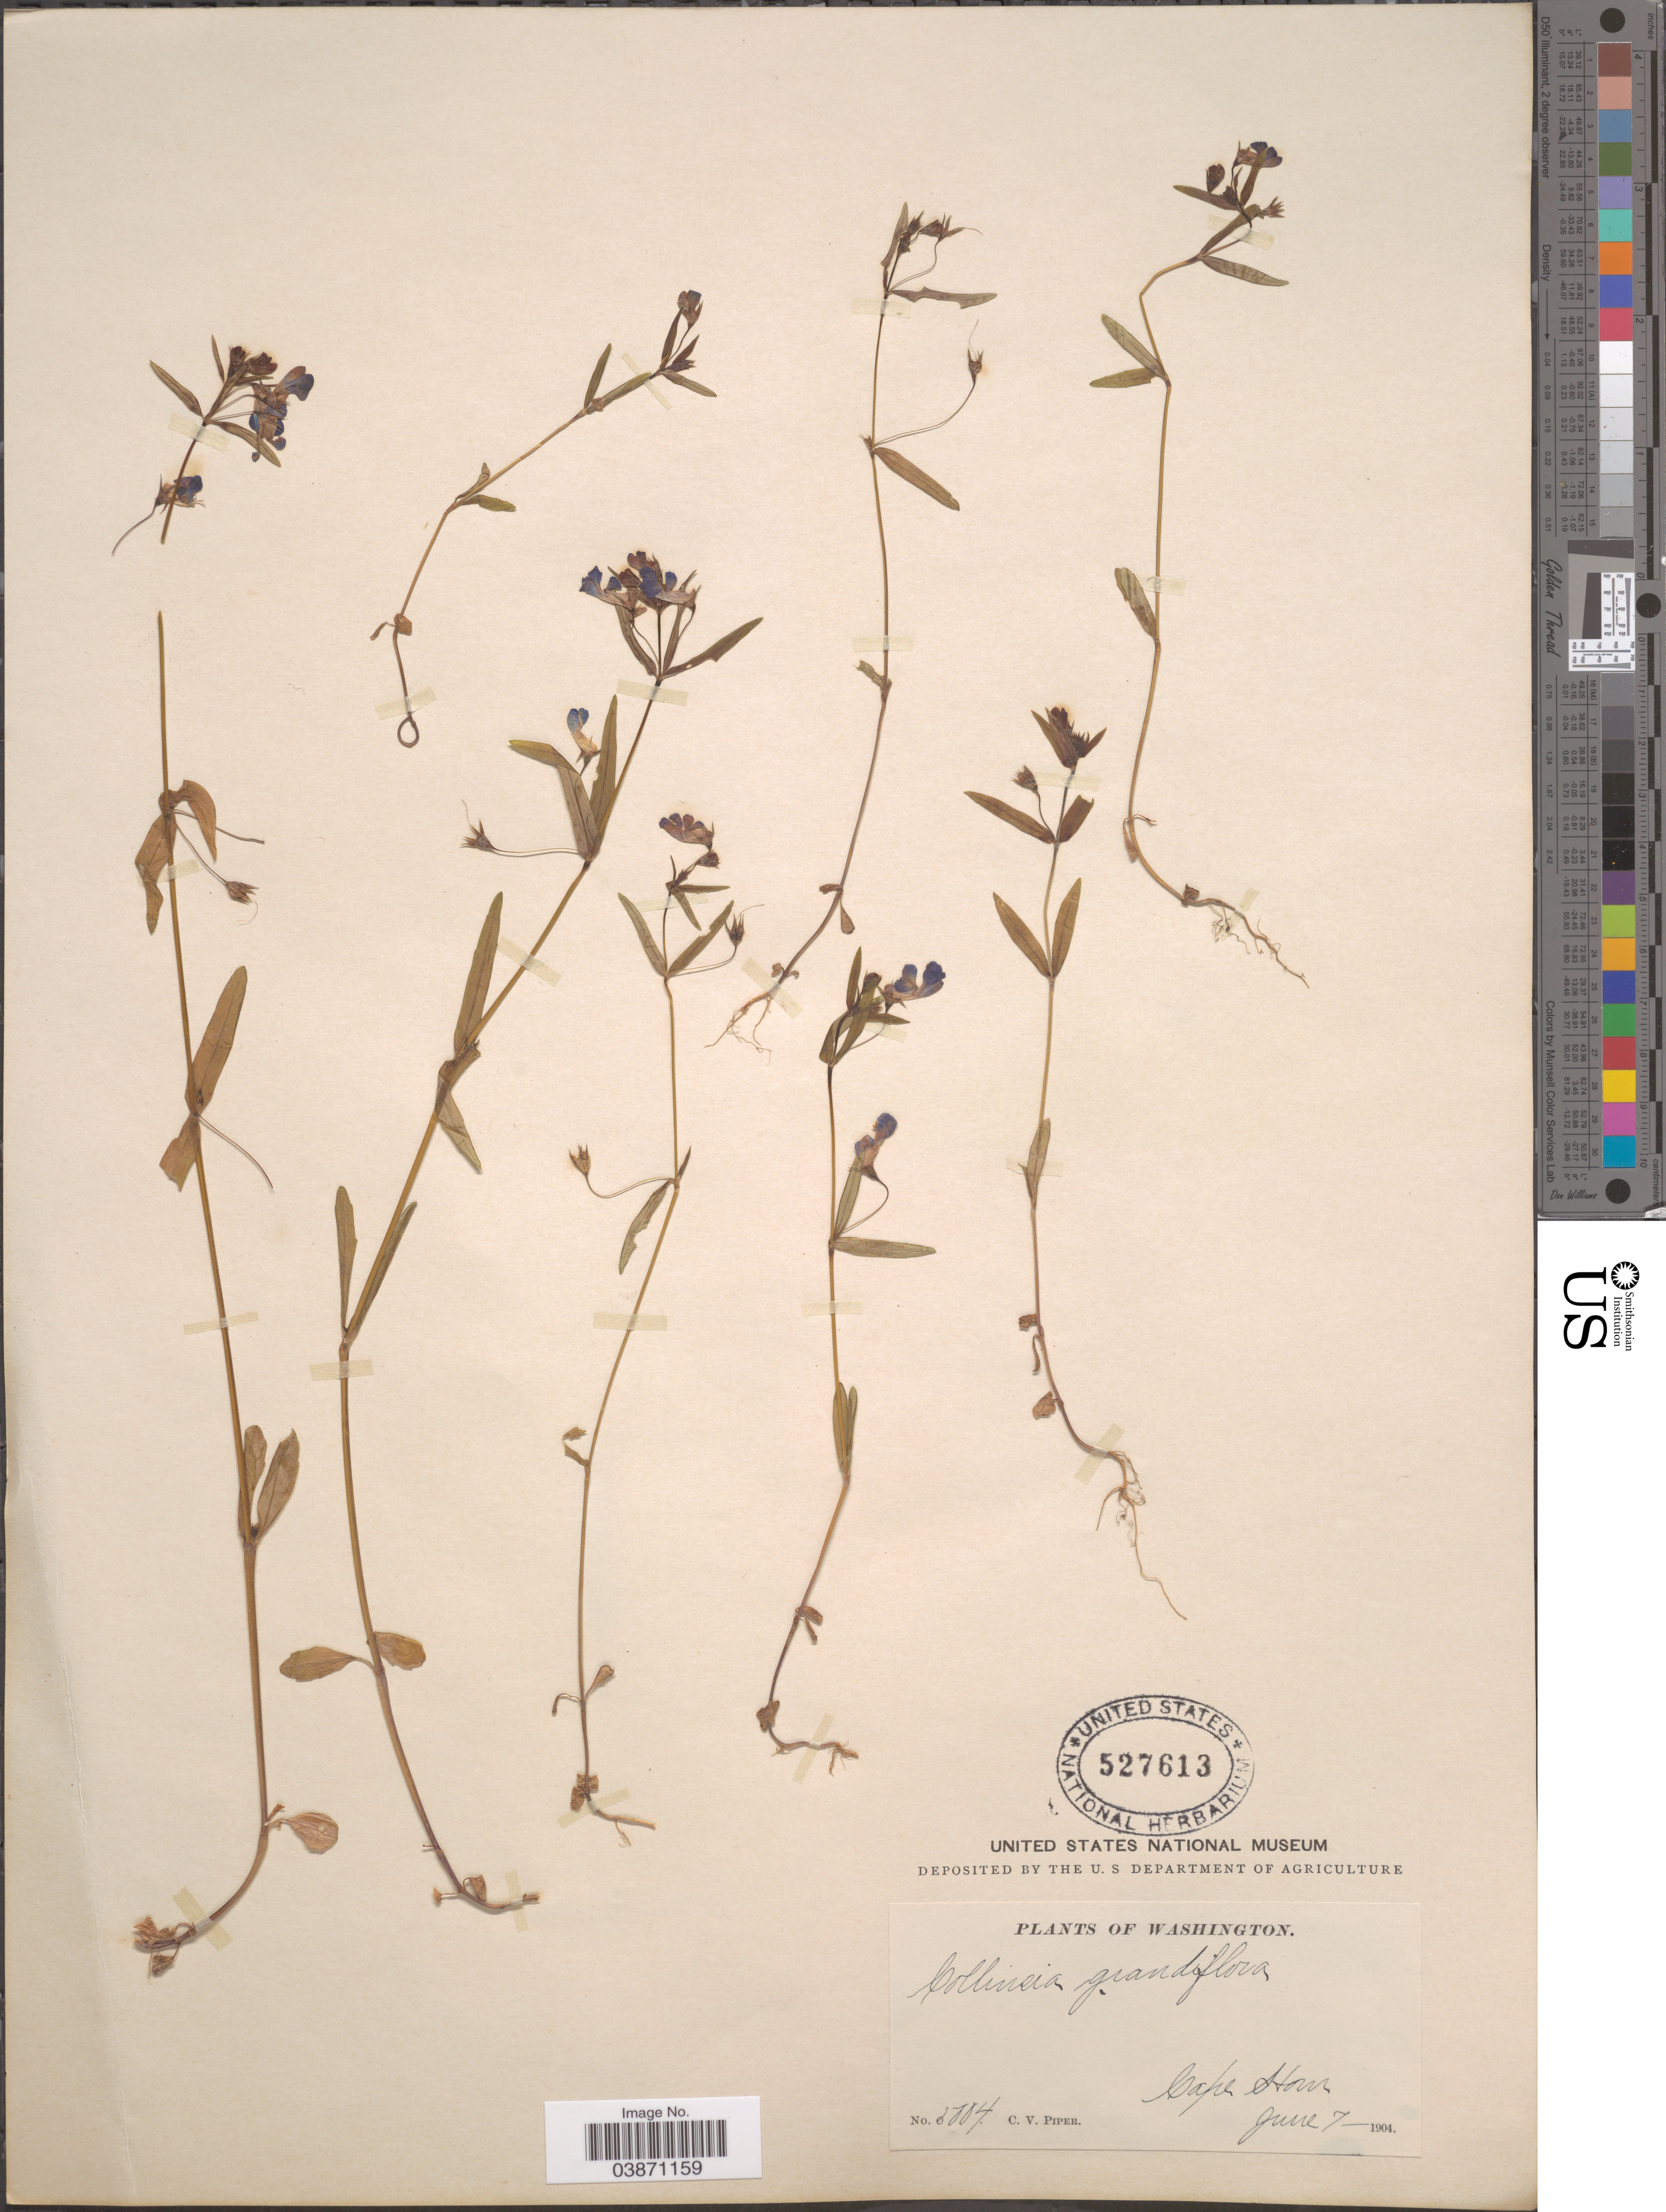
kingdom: Plantae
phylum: Tracheophyta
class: Magnoliopsida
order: Lamiales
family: Plantaginaceae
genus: Collinsia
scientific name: Collinsia grandiflora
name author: Lindl.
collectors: C. V. Piper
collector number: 5004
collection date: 1904-06-07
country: United States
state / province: Washington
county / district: Skamania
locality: Cape Horn.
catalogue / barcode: US 527613